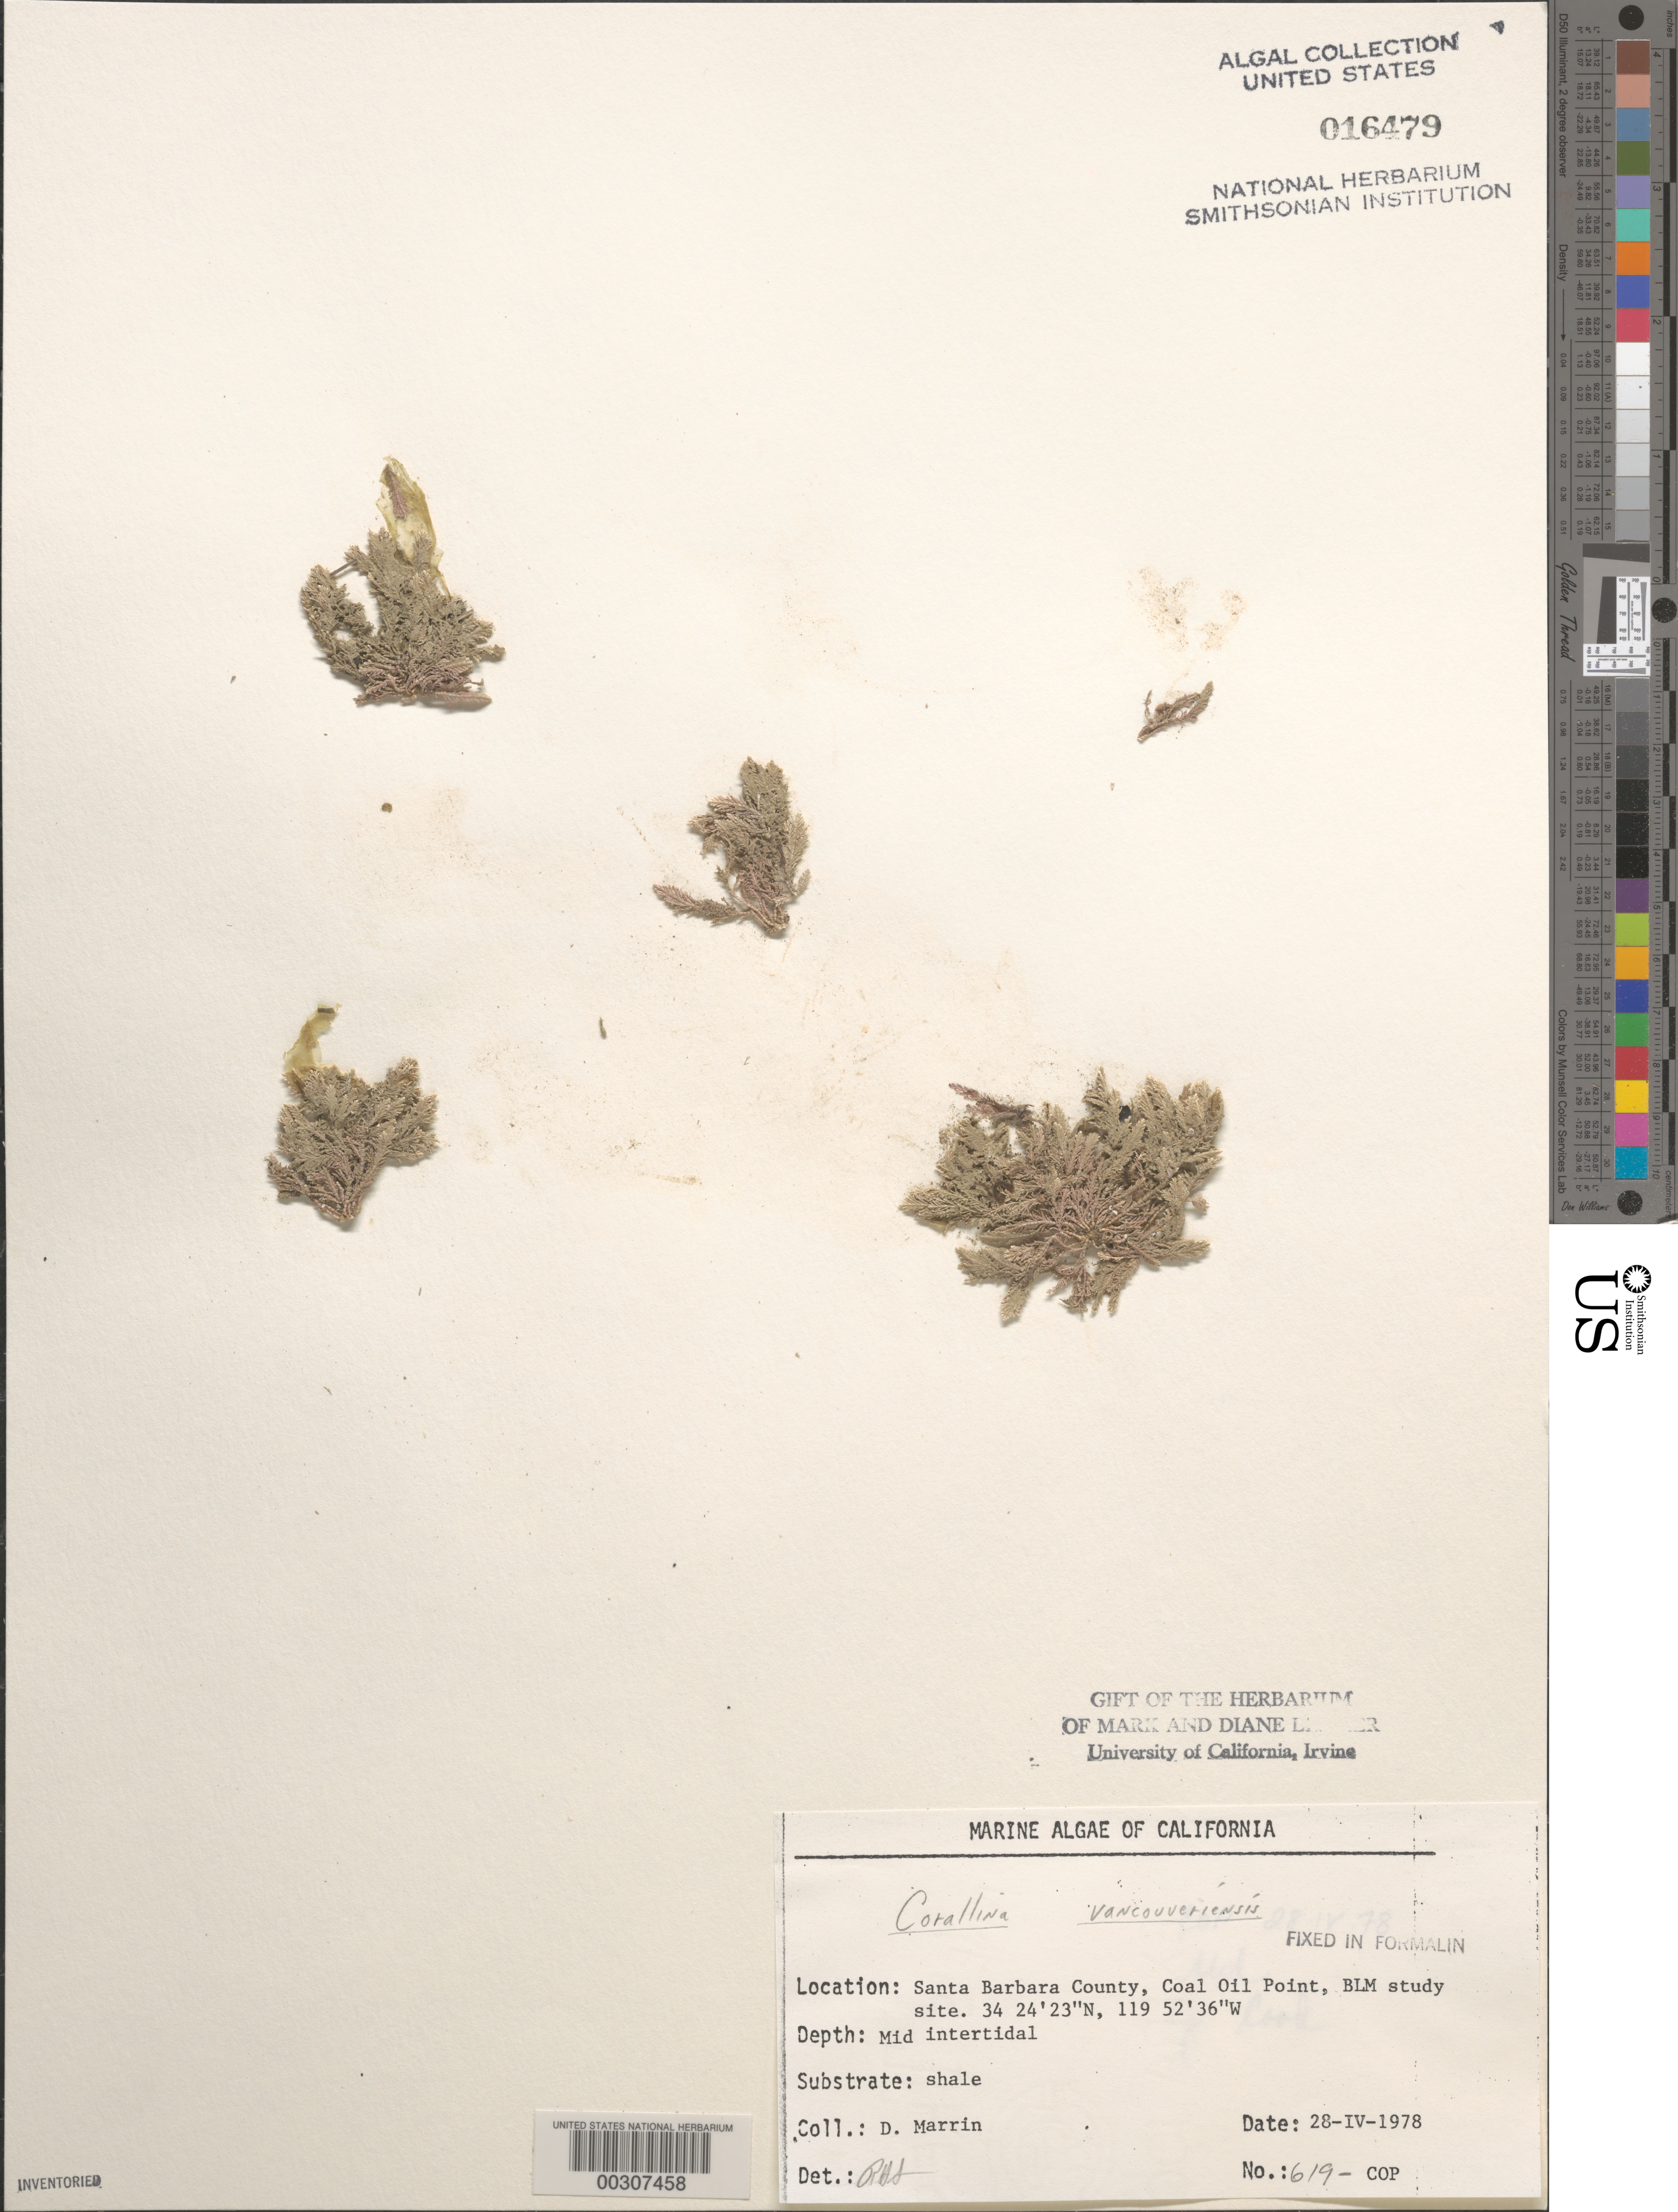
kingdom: Plantae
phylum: Rhodophyta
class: Florideophyceae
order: Corallinales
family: Corallinaceae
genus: Corallina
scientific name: Corallina vancouveriensis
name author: Yendo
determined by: Sims, Robert H.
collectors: D. Marrin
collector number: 619-cop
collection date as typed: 28 Apr 1978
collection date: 1978-04-28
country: United States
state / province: California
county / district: Santa Barbara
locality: Coal Oil Point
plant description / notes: BLM-SOCALBIGHT Rocky Intertidal Survey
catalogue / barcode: US 16479